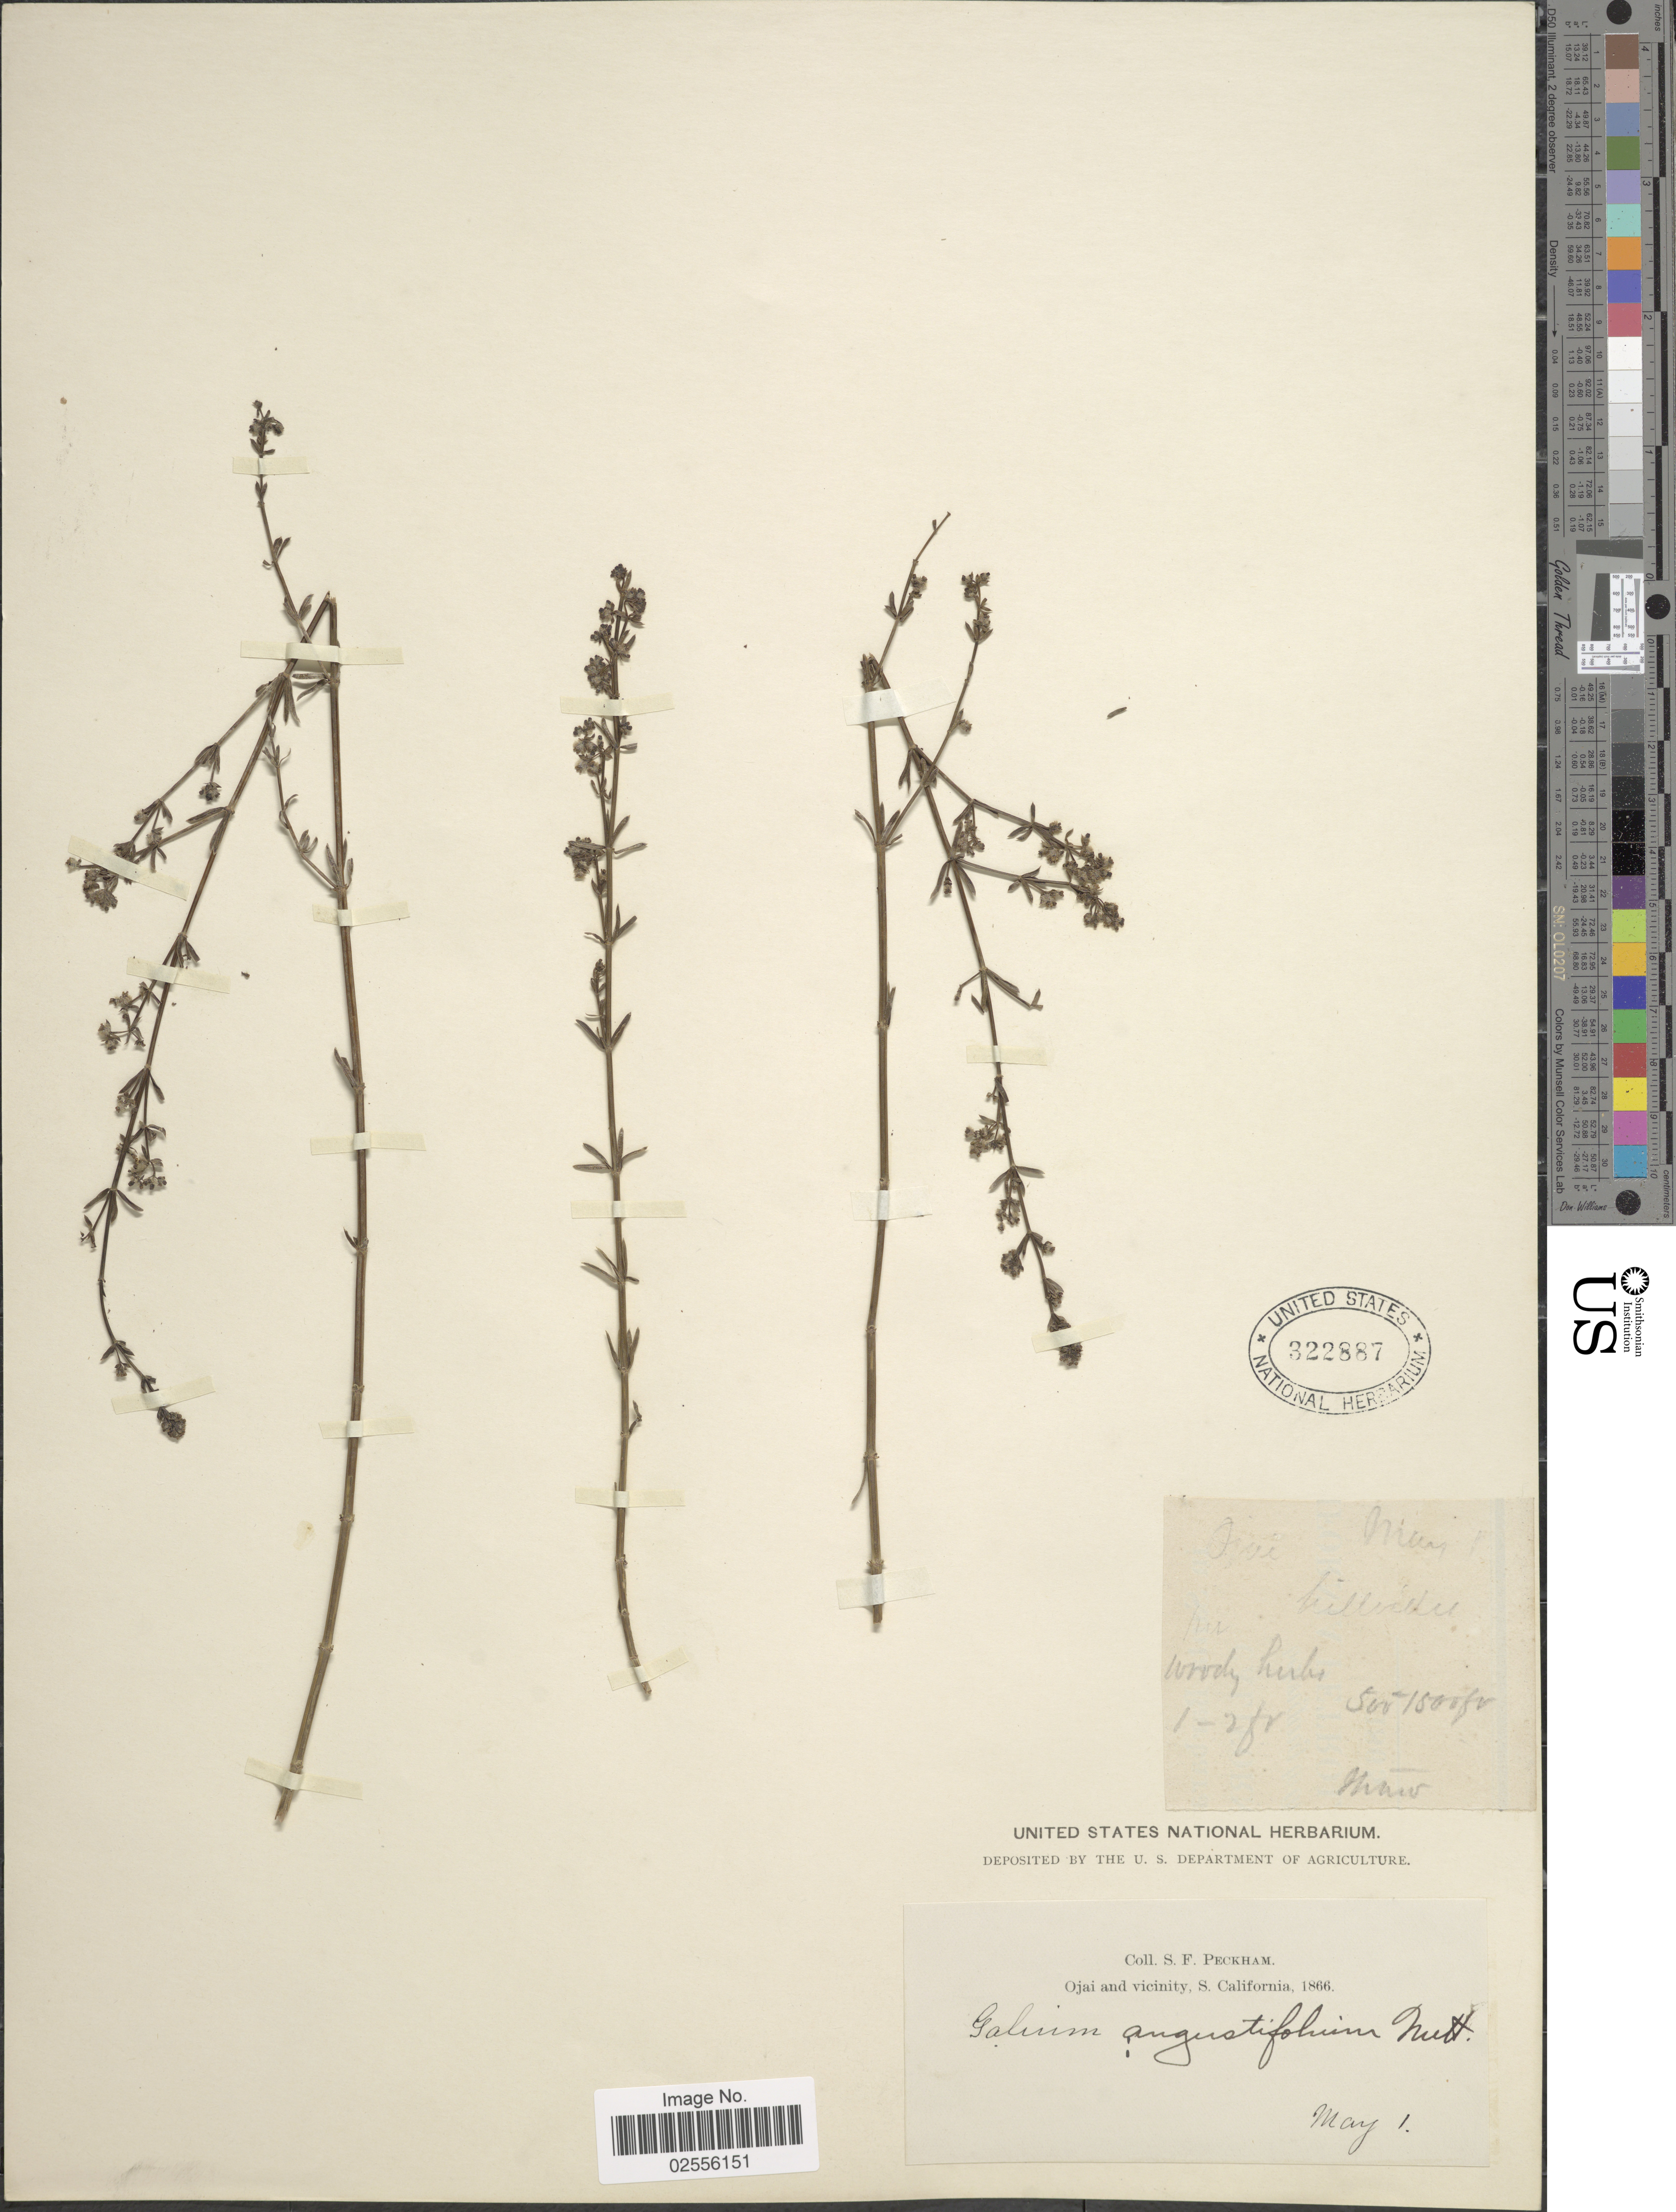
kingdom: Plantae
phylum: Tracheophyta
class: Magnoliopsida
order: Gentianales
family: Rubiaceae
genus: Galium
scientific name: Galium angustifolium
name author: Nutt.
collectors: S. Peckham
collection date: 1866-05-01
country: United States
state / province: California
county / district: Ventura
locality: Ojai and vicinity, S. California, hillsides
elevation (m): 152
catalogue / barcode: US 322887